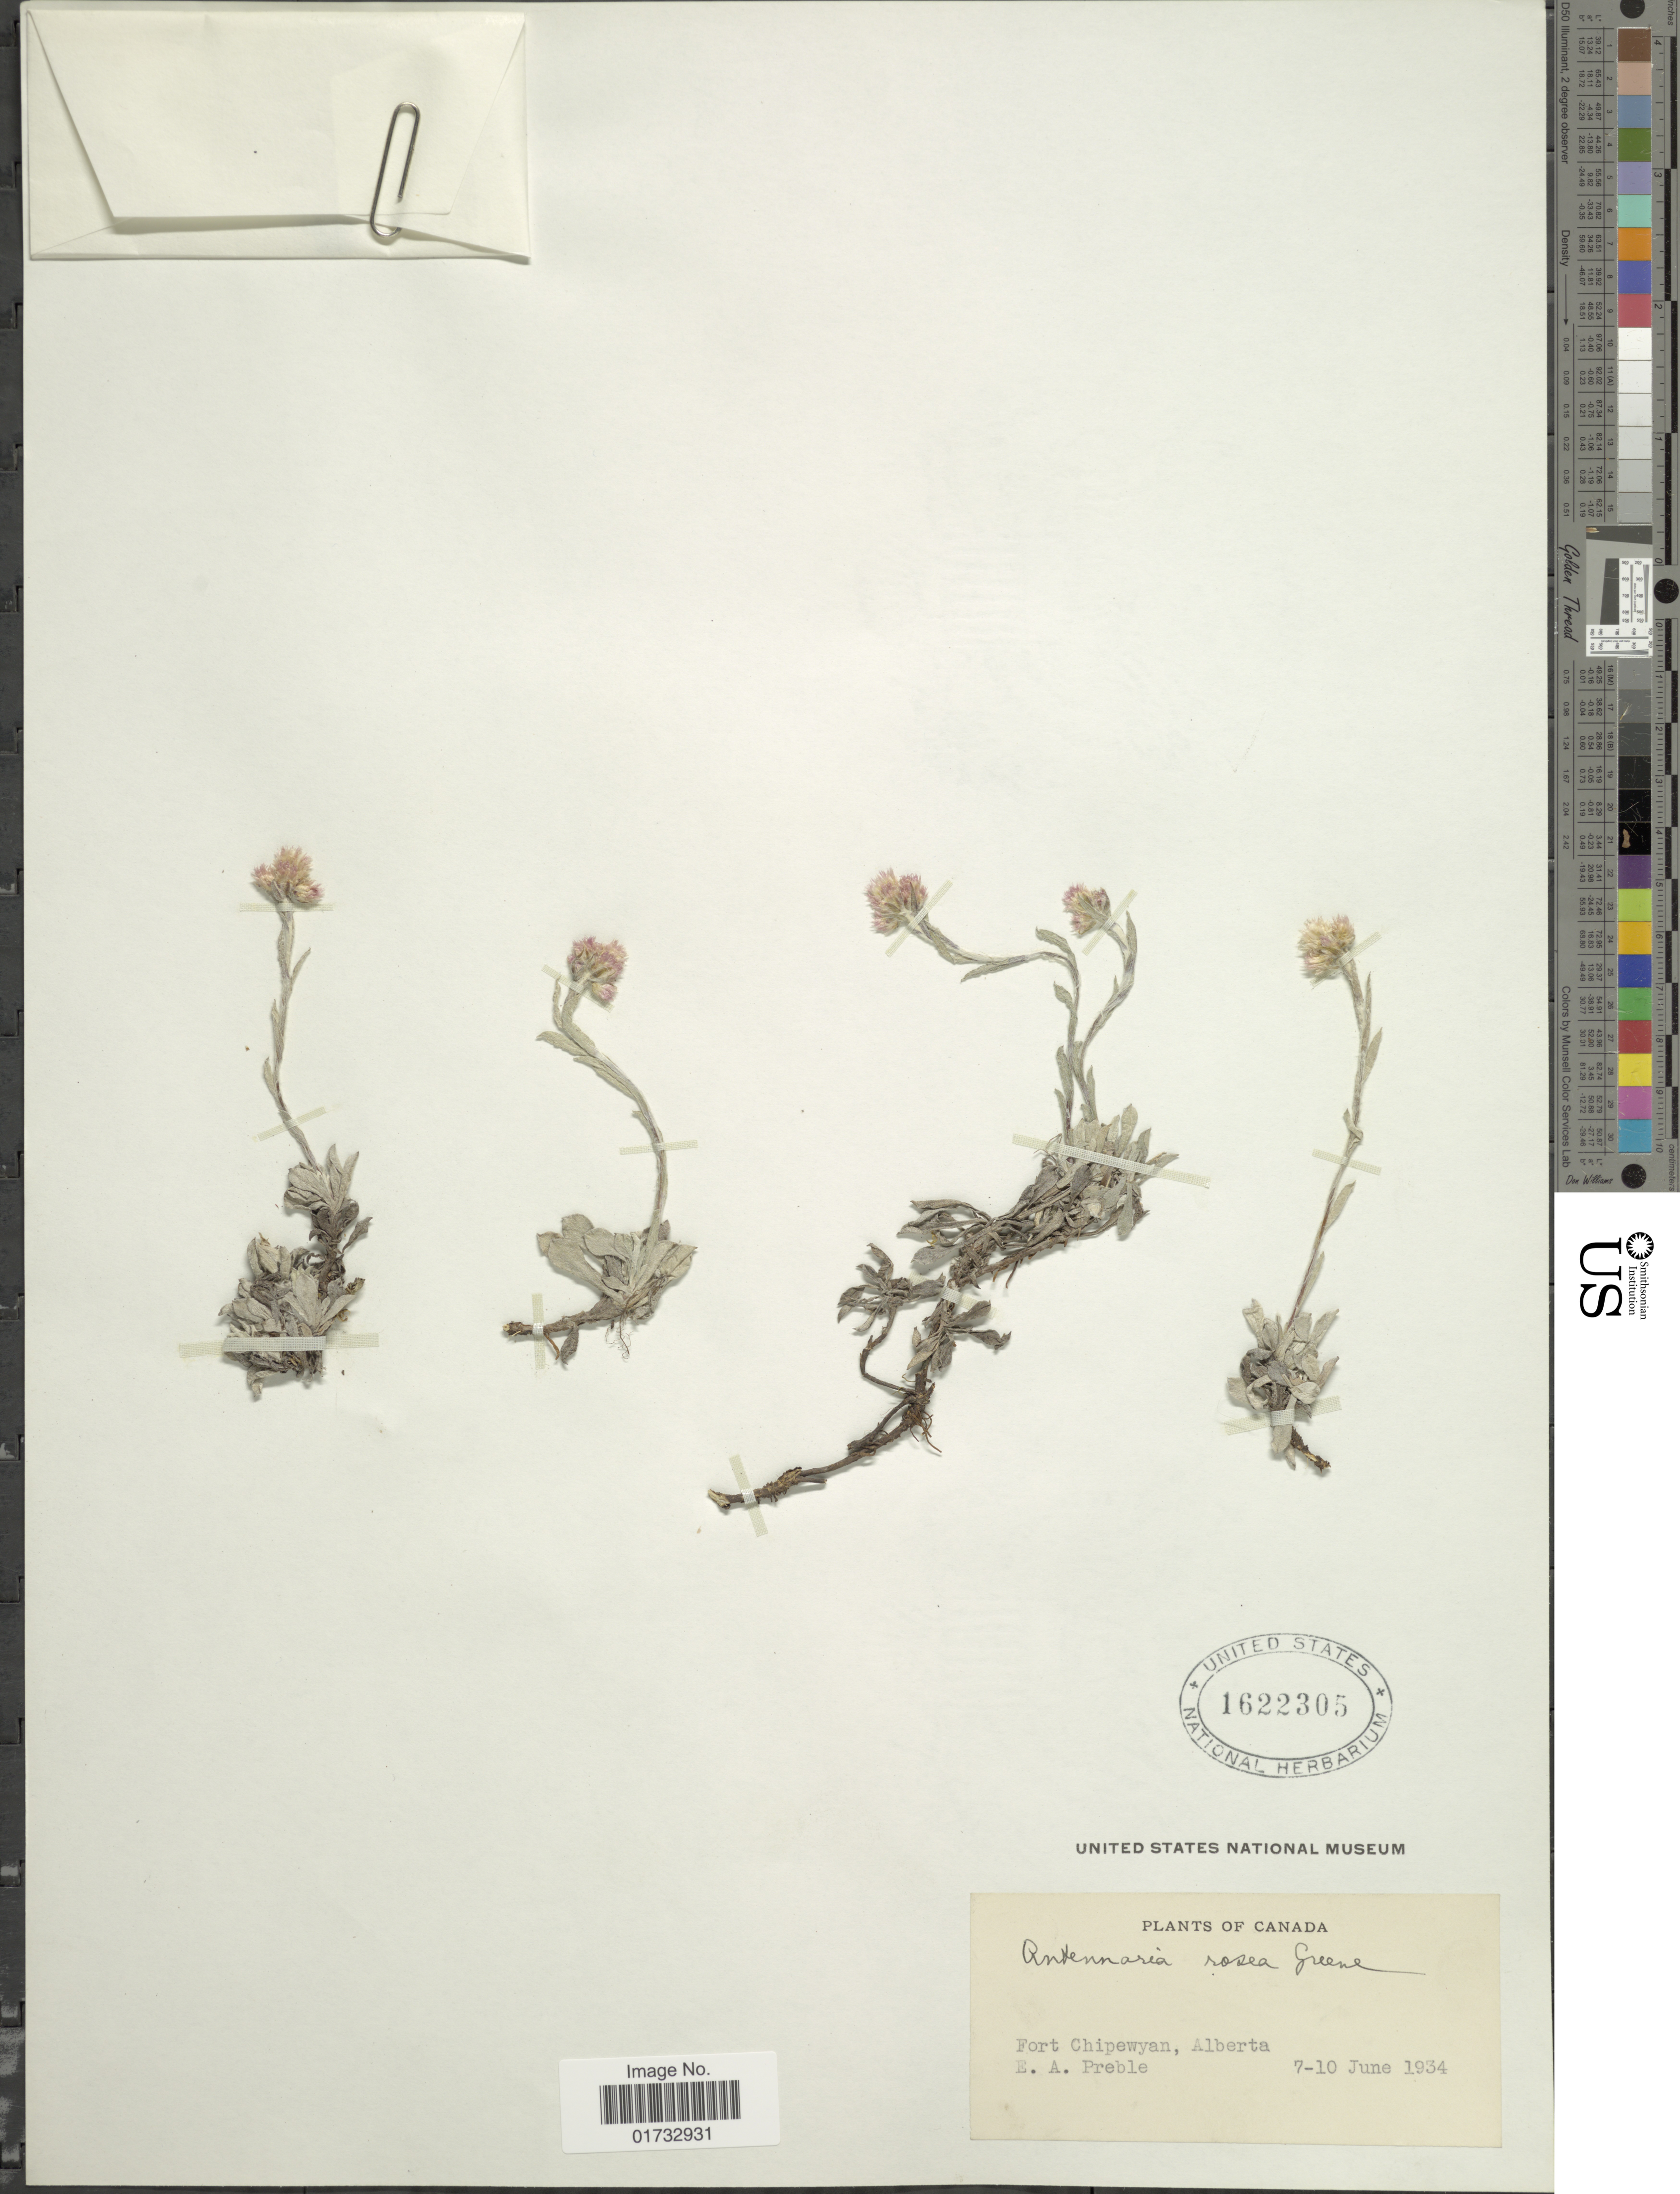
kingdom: Plantae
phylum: Tracheophyta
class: Magnoliopsida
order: Asterales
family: Asteraceae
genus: Antennaria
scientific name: Antennaria rosea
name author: Greene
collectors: E. Preble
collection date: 1934-06-07/1934-06-10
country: Canada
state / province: Alberta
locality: Fort Chipewyan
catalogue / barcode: US 1622305